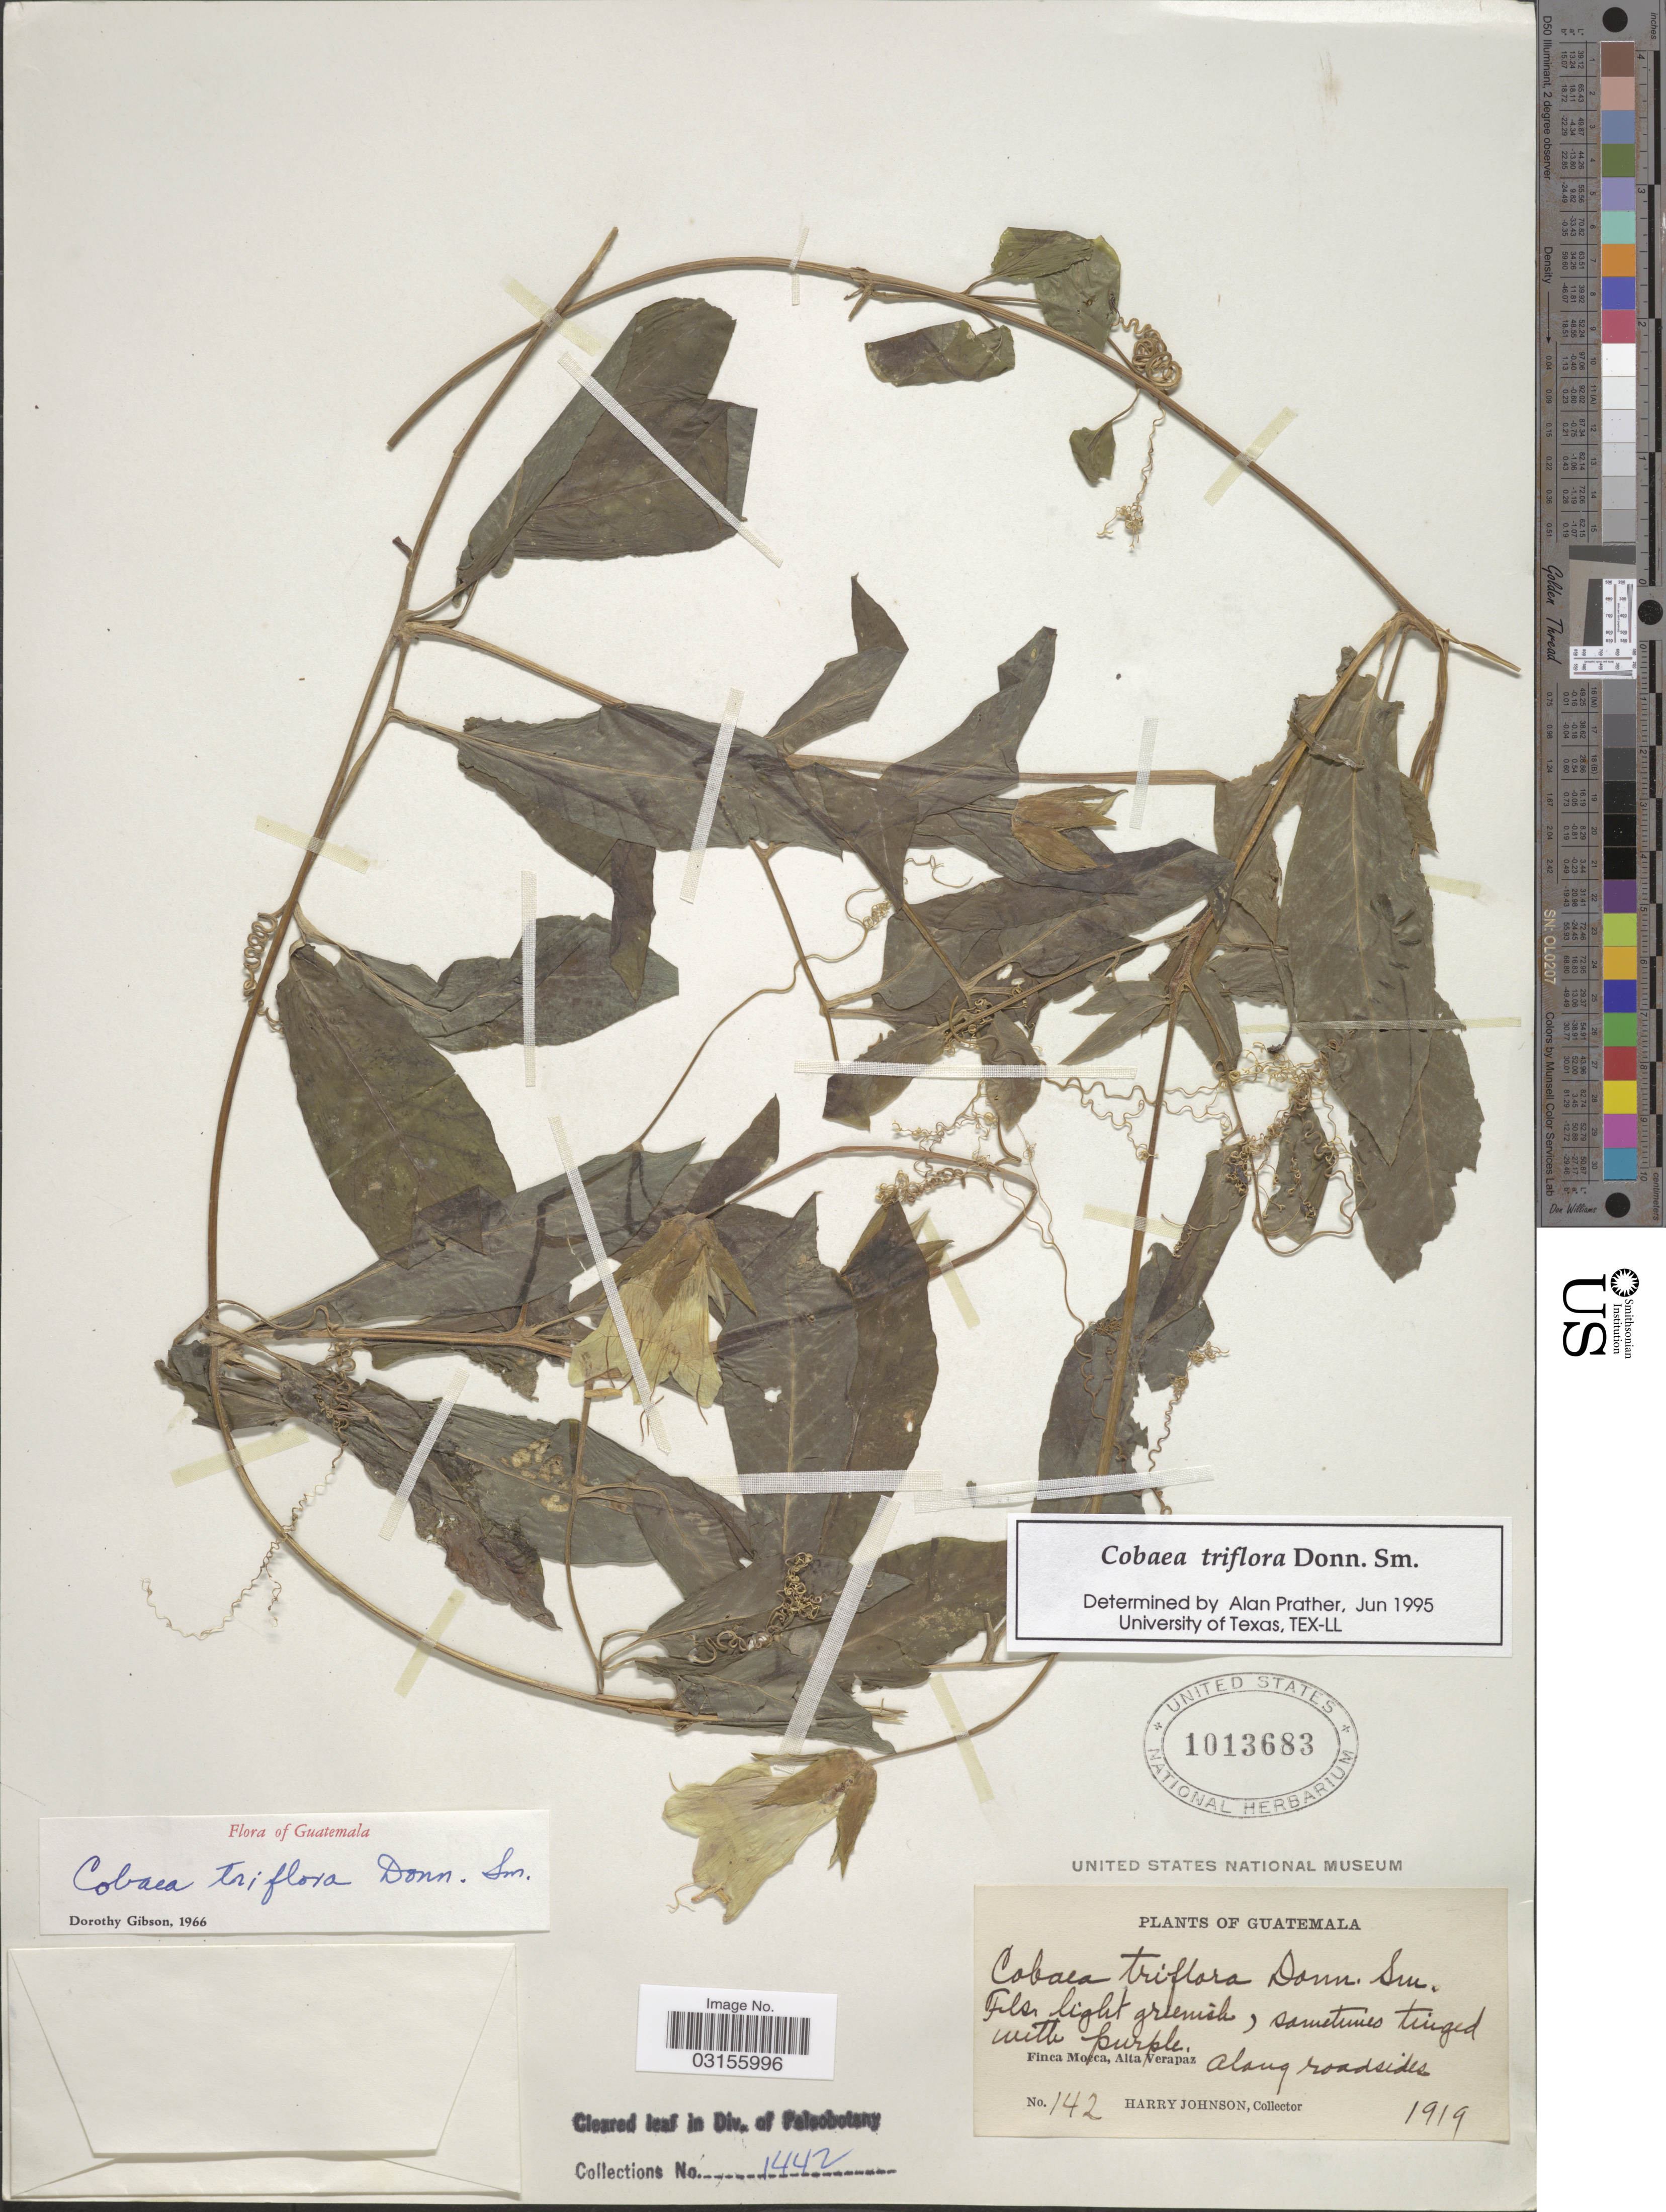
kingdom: Plantae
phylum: Tracheophyta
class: Magnoliopsida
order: Ericales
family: Polemoniaceae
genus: Cobaea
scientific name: Cobaea triflora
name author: Donn. Sm.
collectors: H. Johnson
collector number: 142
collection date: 1919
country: Guatemala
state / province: Alta Verapaz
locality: Finca Moca.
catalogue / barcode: US 1013683